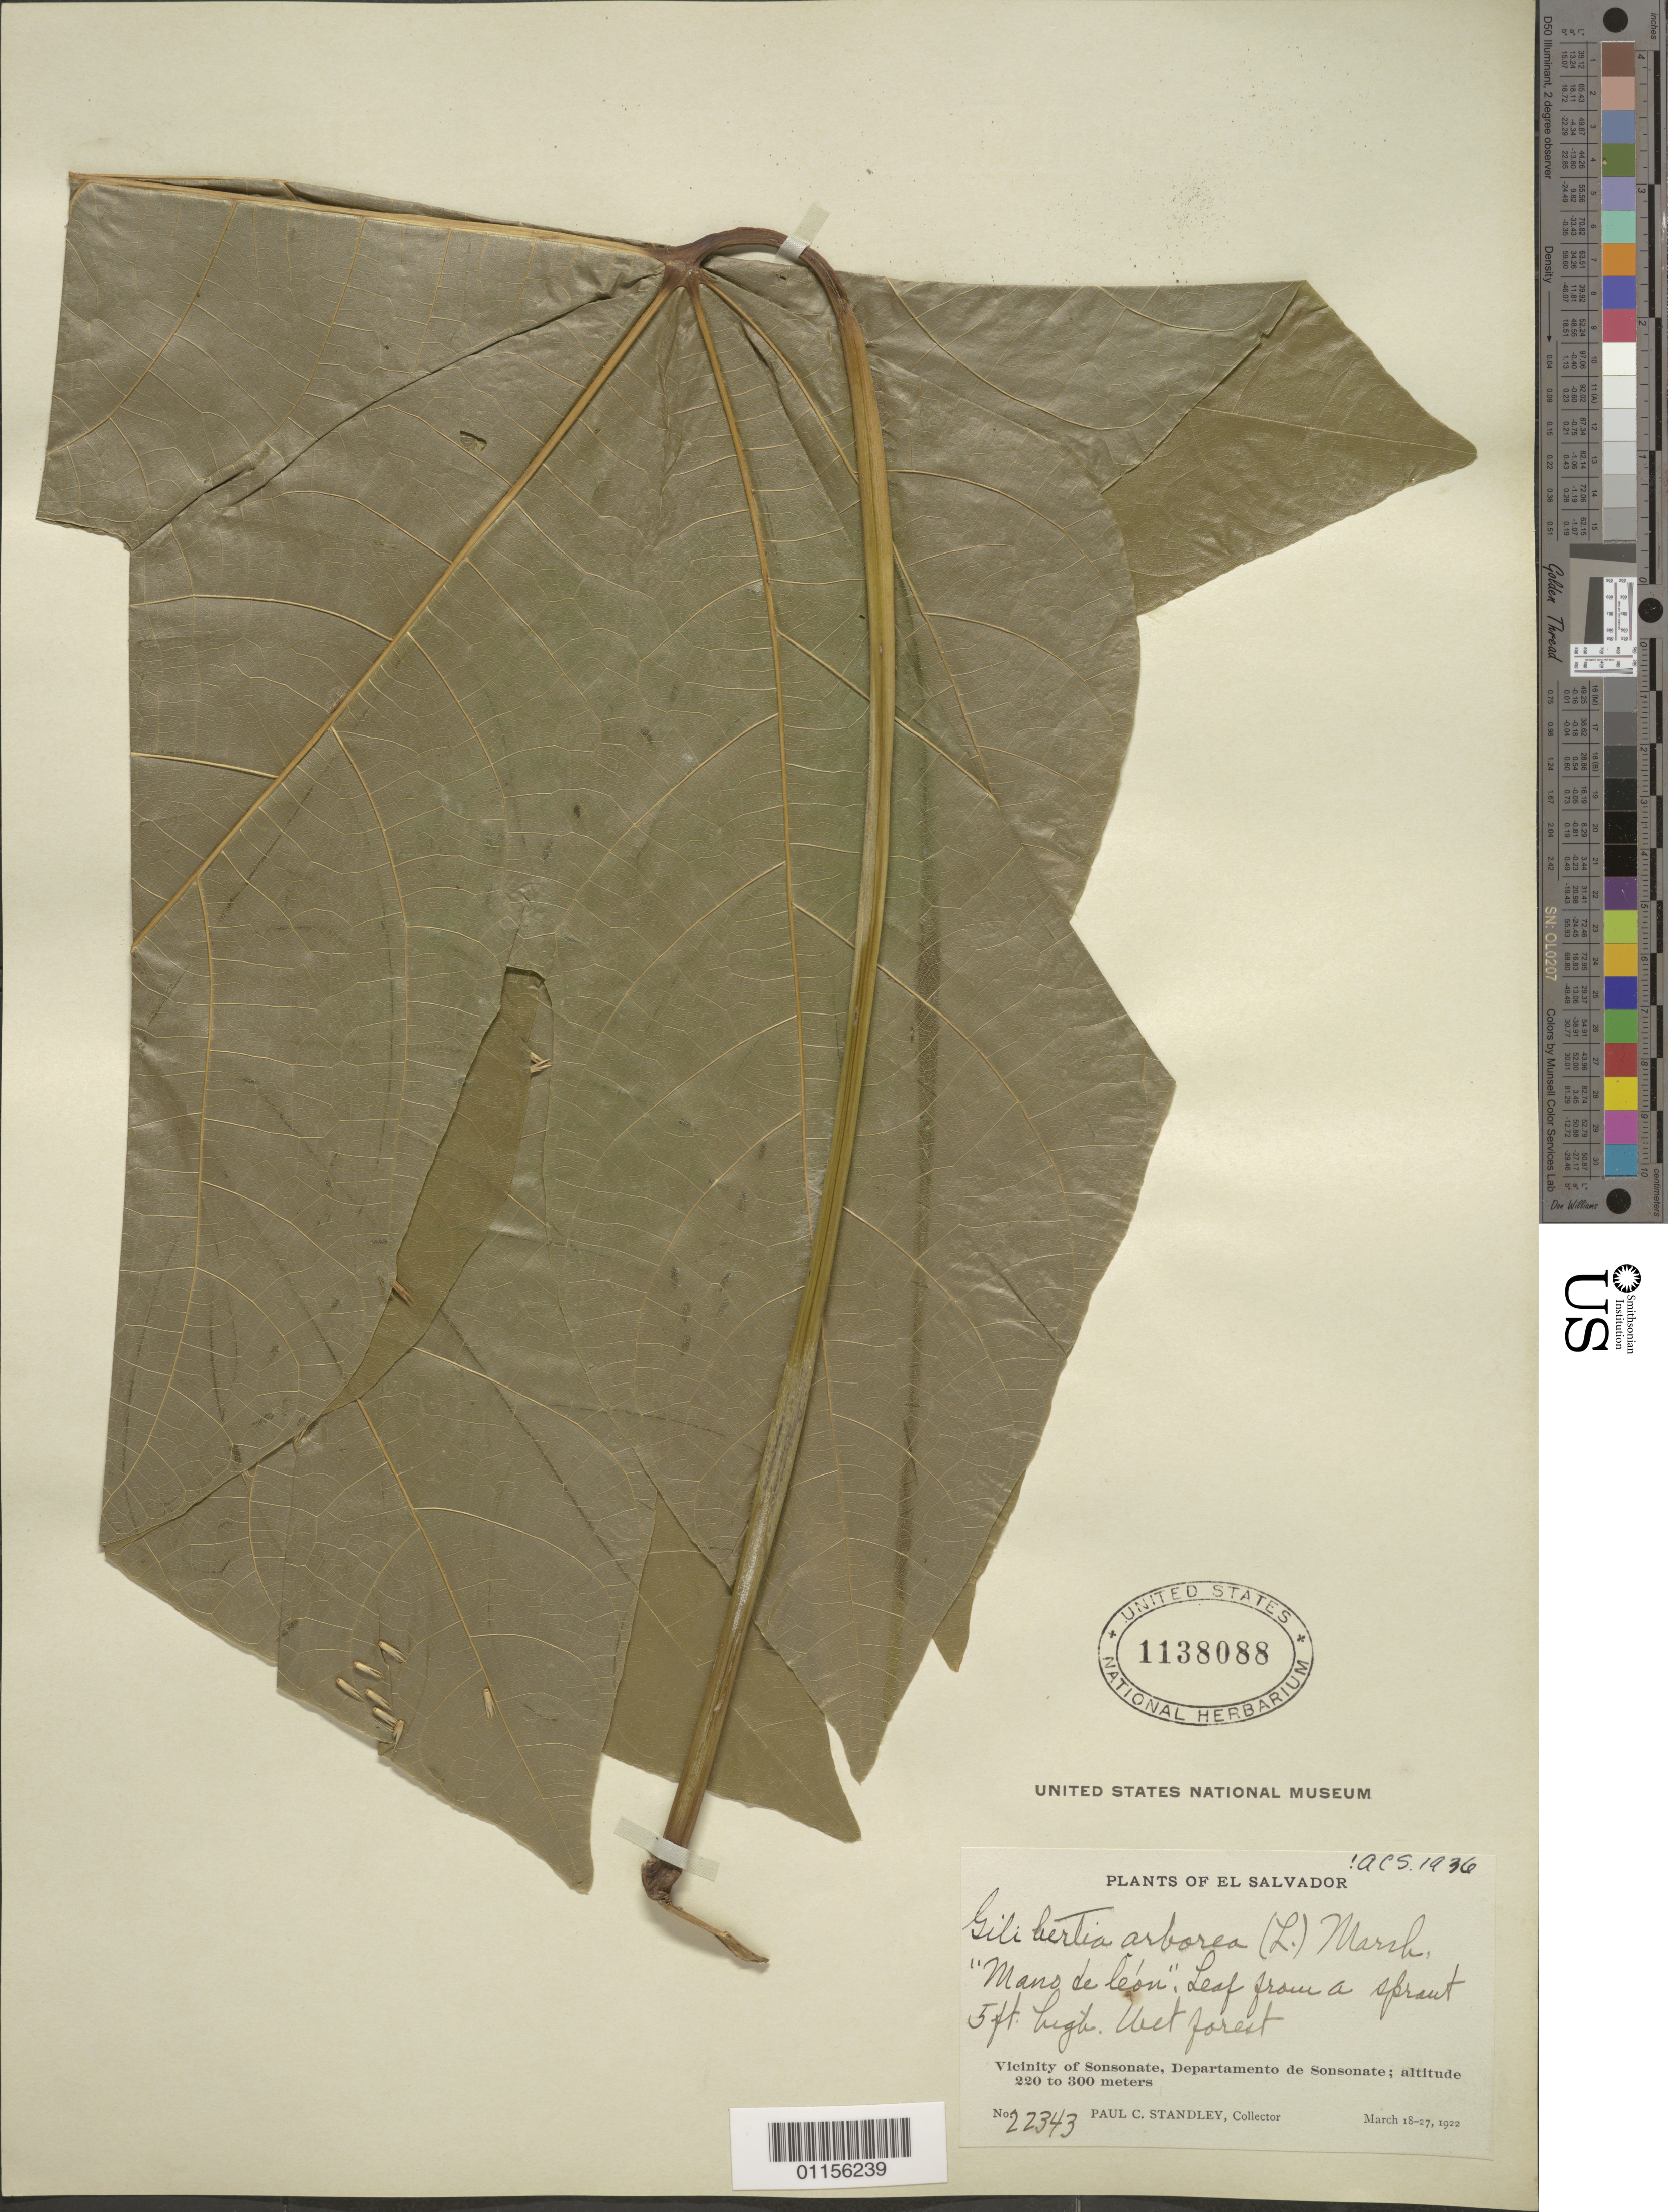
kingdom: Plantae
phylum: Tracheophyta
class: Magnoliopsida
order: Apiales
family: Araliaceae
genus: Dendropanax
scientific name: Dendropanax arboreus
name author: (L.) Decne. & Planch.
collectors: P. C. Standley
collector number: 22343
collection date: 1922-03-18/1922-03-27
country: El Salvador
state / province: Sonsonate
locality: Vicinity of Sonsonate.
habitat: Wet forest.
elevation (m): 220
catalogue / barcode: US 1138088